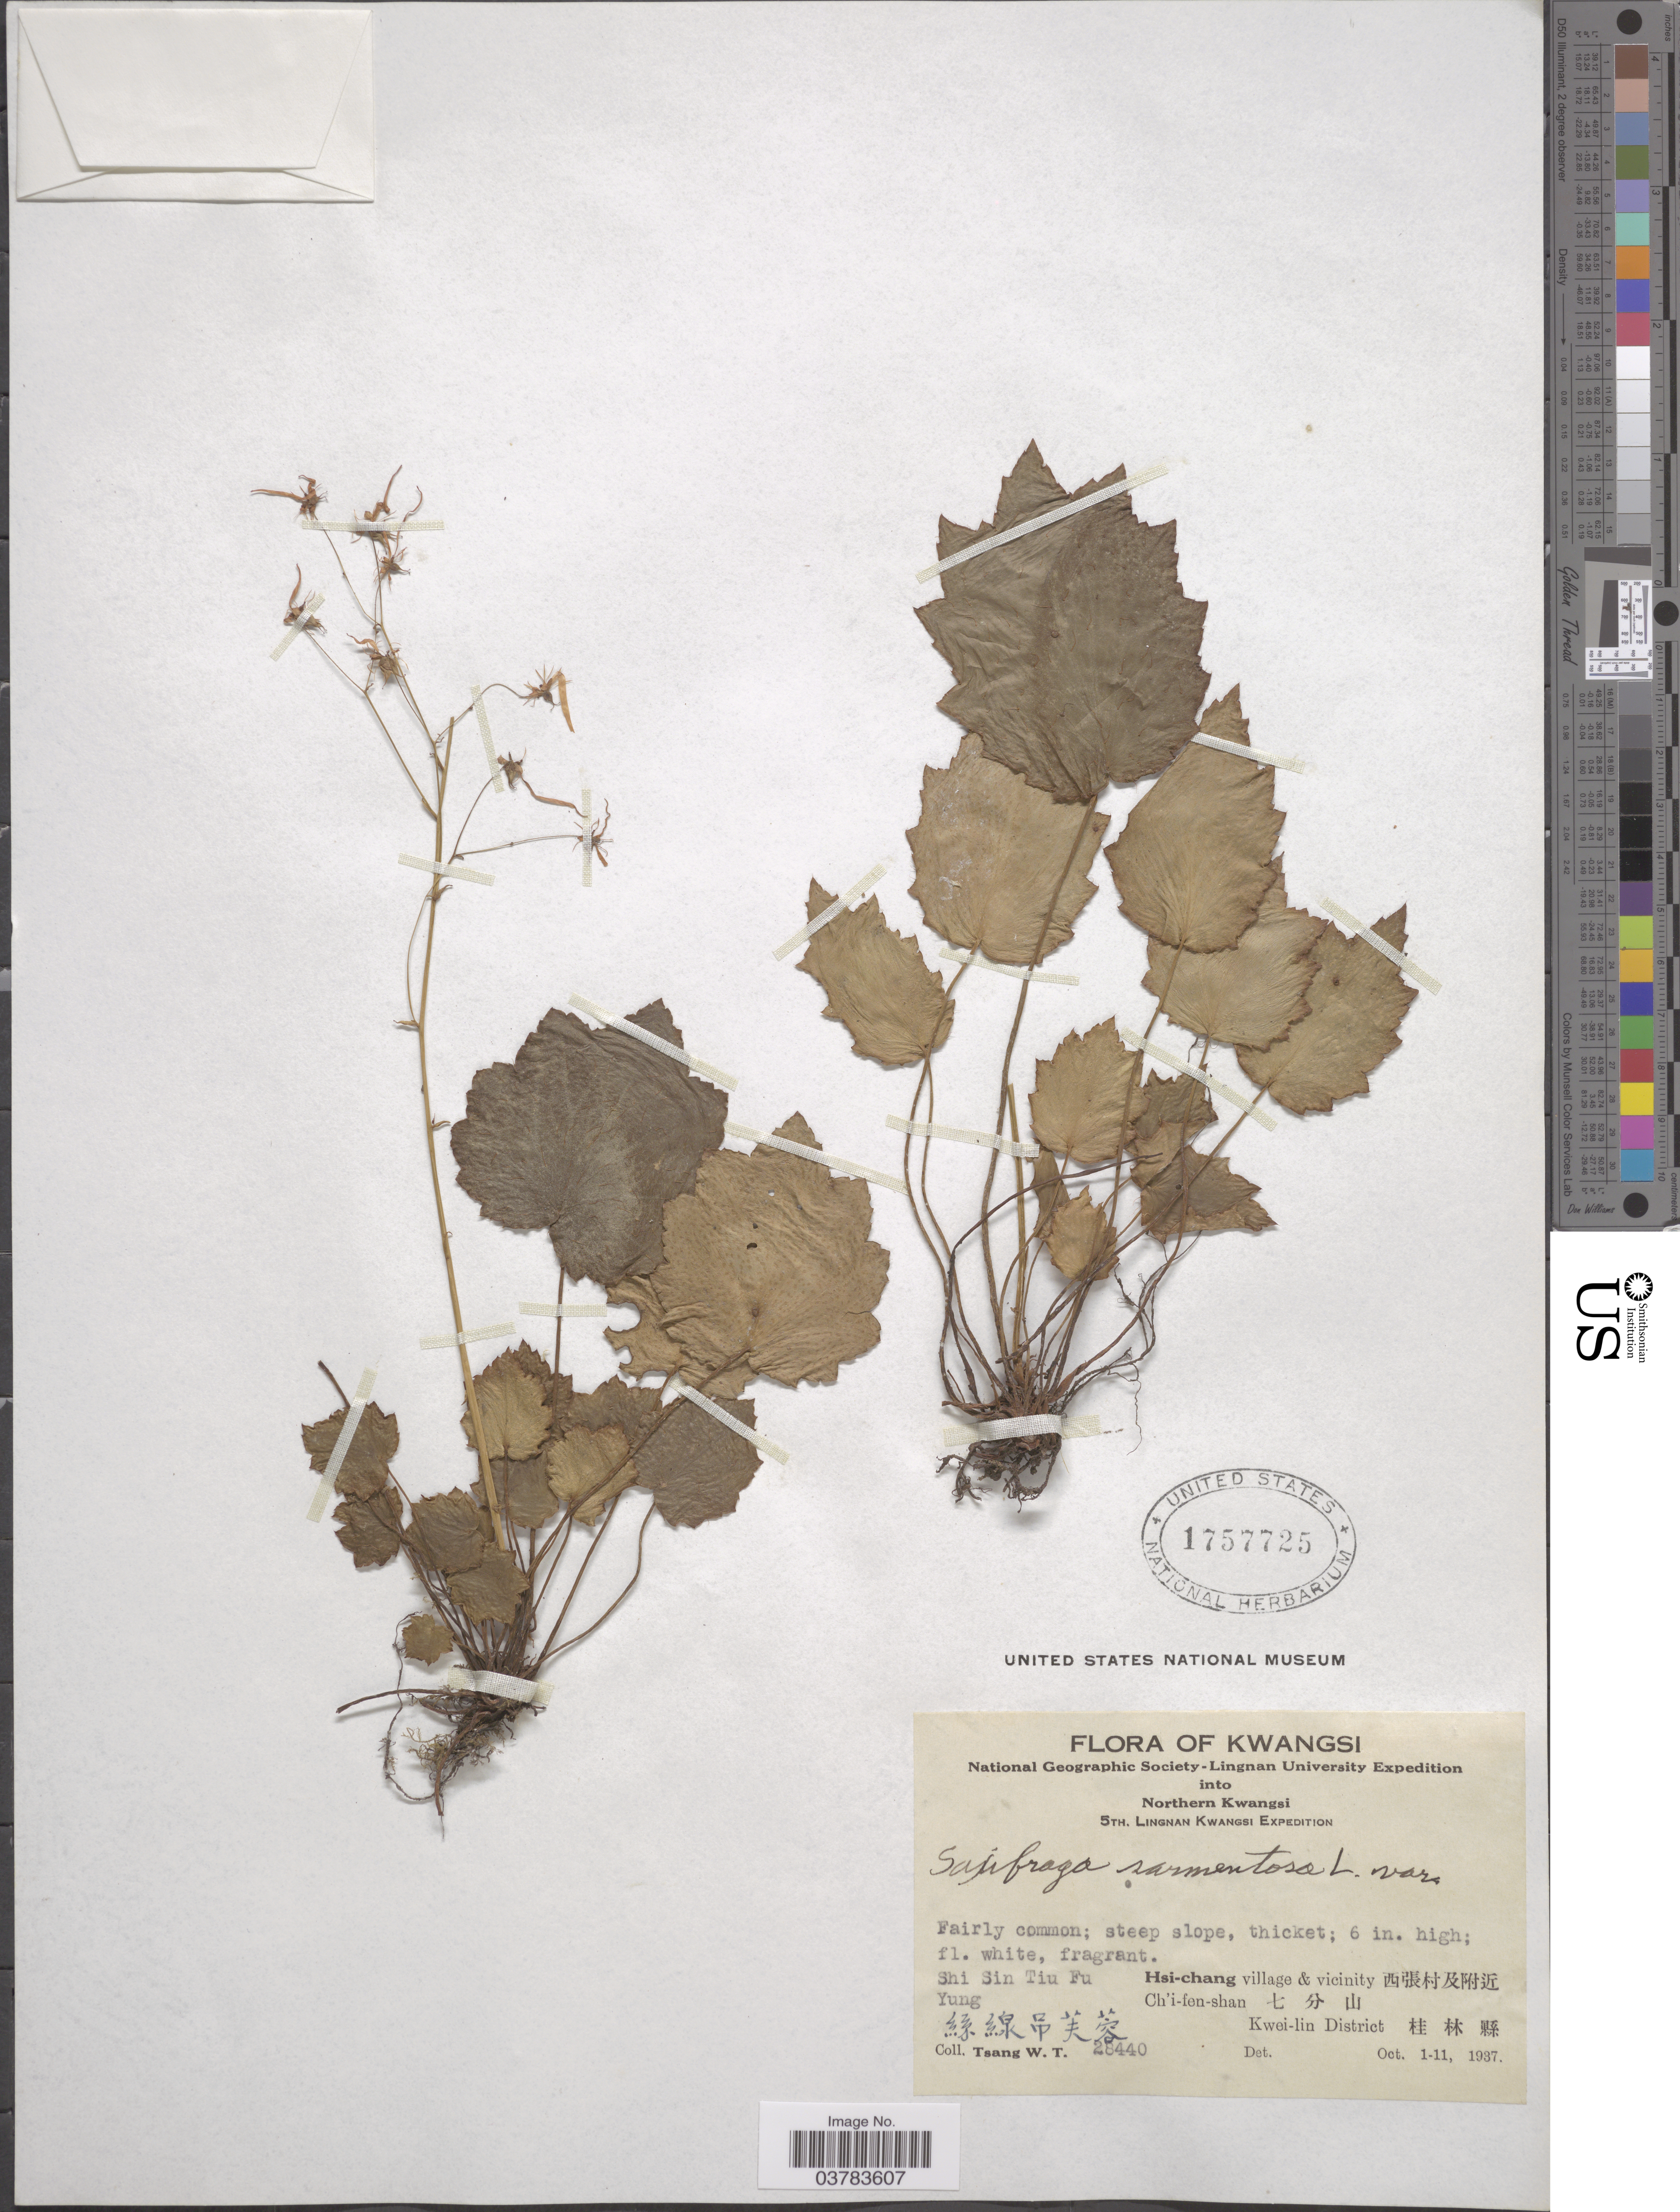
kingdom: Plantae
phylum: Tracheophyta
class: Magnoliopsida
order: Saxifragales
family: Saxifragaceae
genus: Saxifraga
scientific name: Saxifraga sarmentosa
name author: L. f.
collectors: W. T. Tsang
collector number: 28440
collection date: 1937-10-01/1937-10-11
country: China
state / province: Guangxi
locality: Kwangsi. National Geographic Society-Lingnan University Expedition into Northern Kwangsi. 5th. Lingnan Kwangsi Expedition. Shi Sin Tiu Fu Yung. X. Hsi-chang village & vicinity X. Ch'i-fen-shan X. Kwei-lin District X.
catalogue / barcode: US 1757725